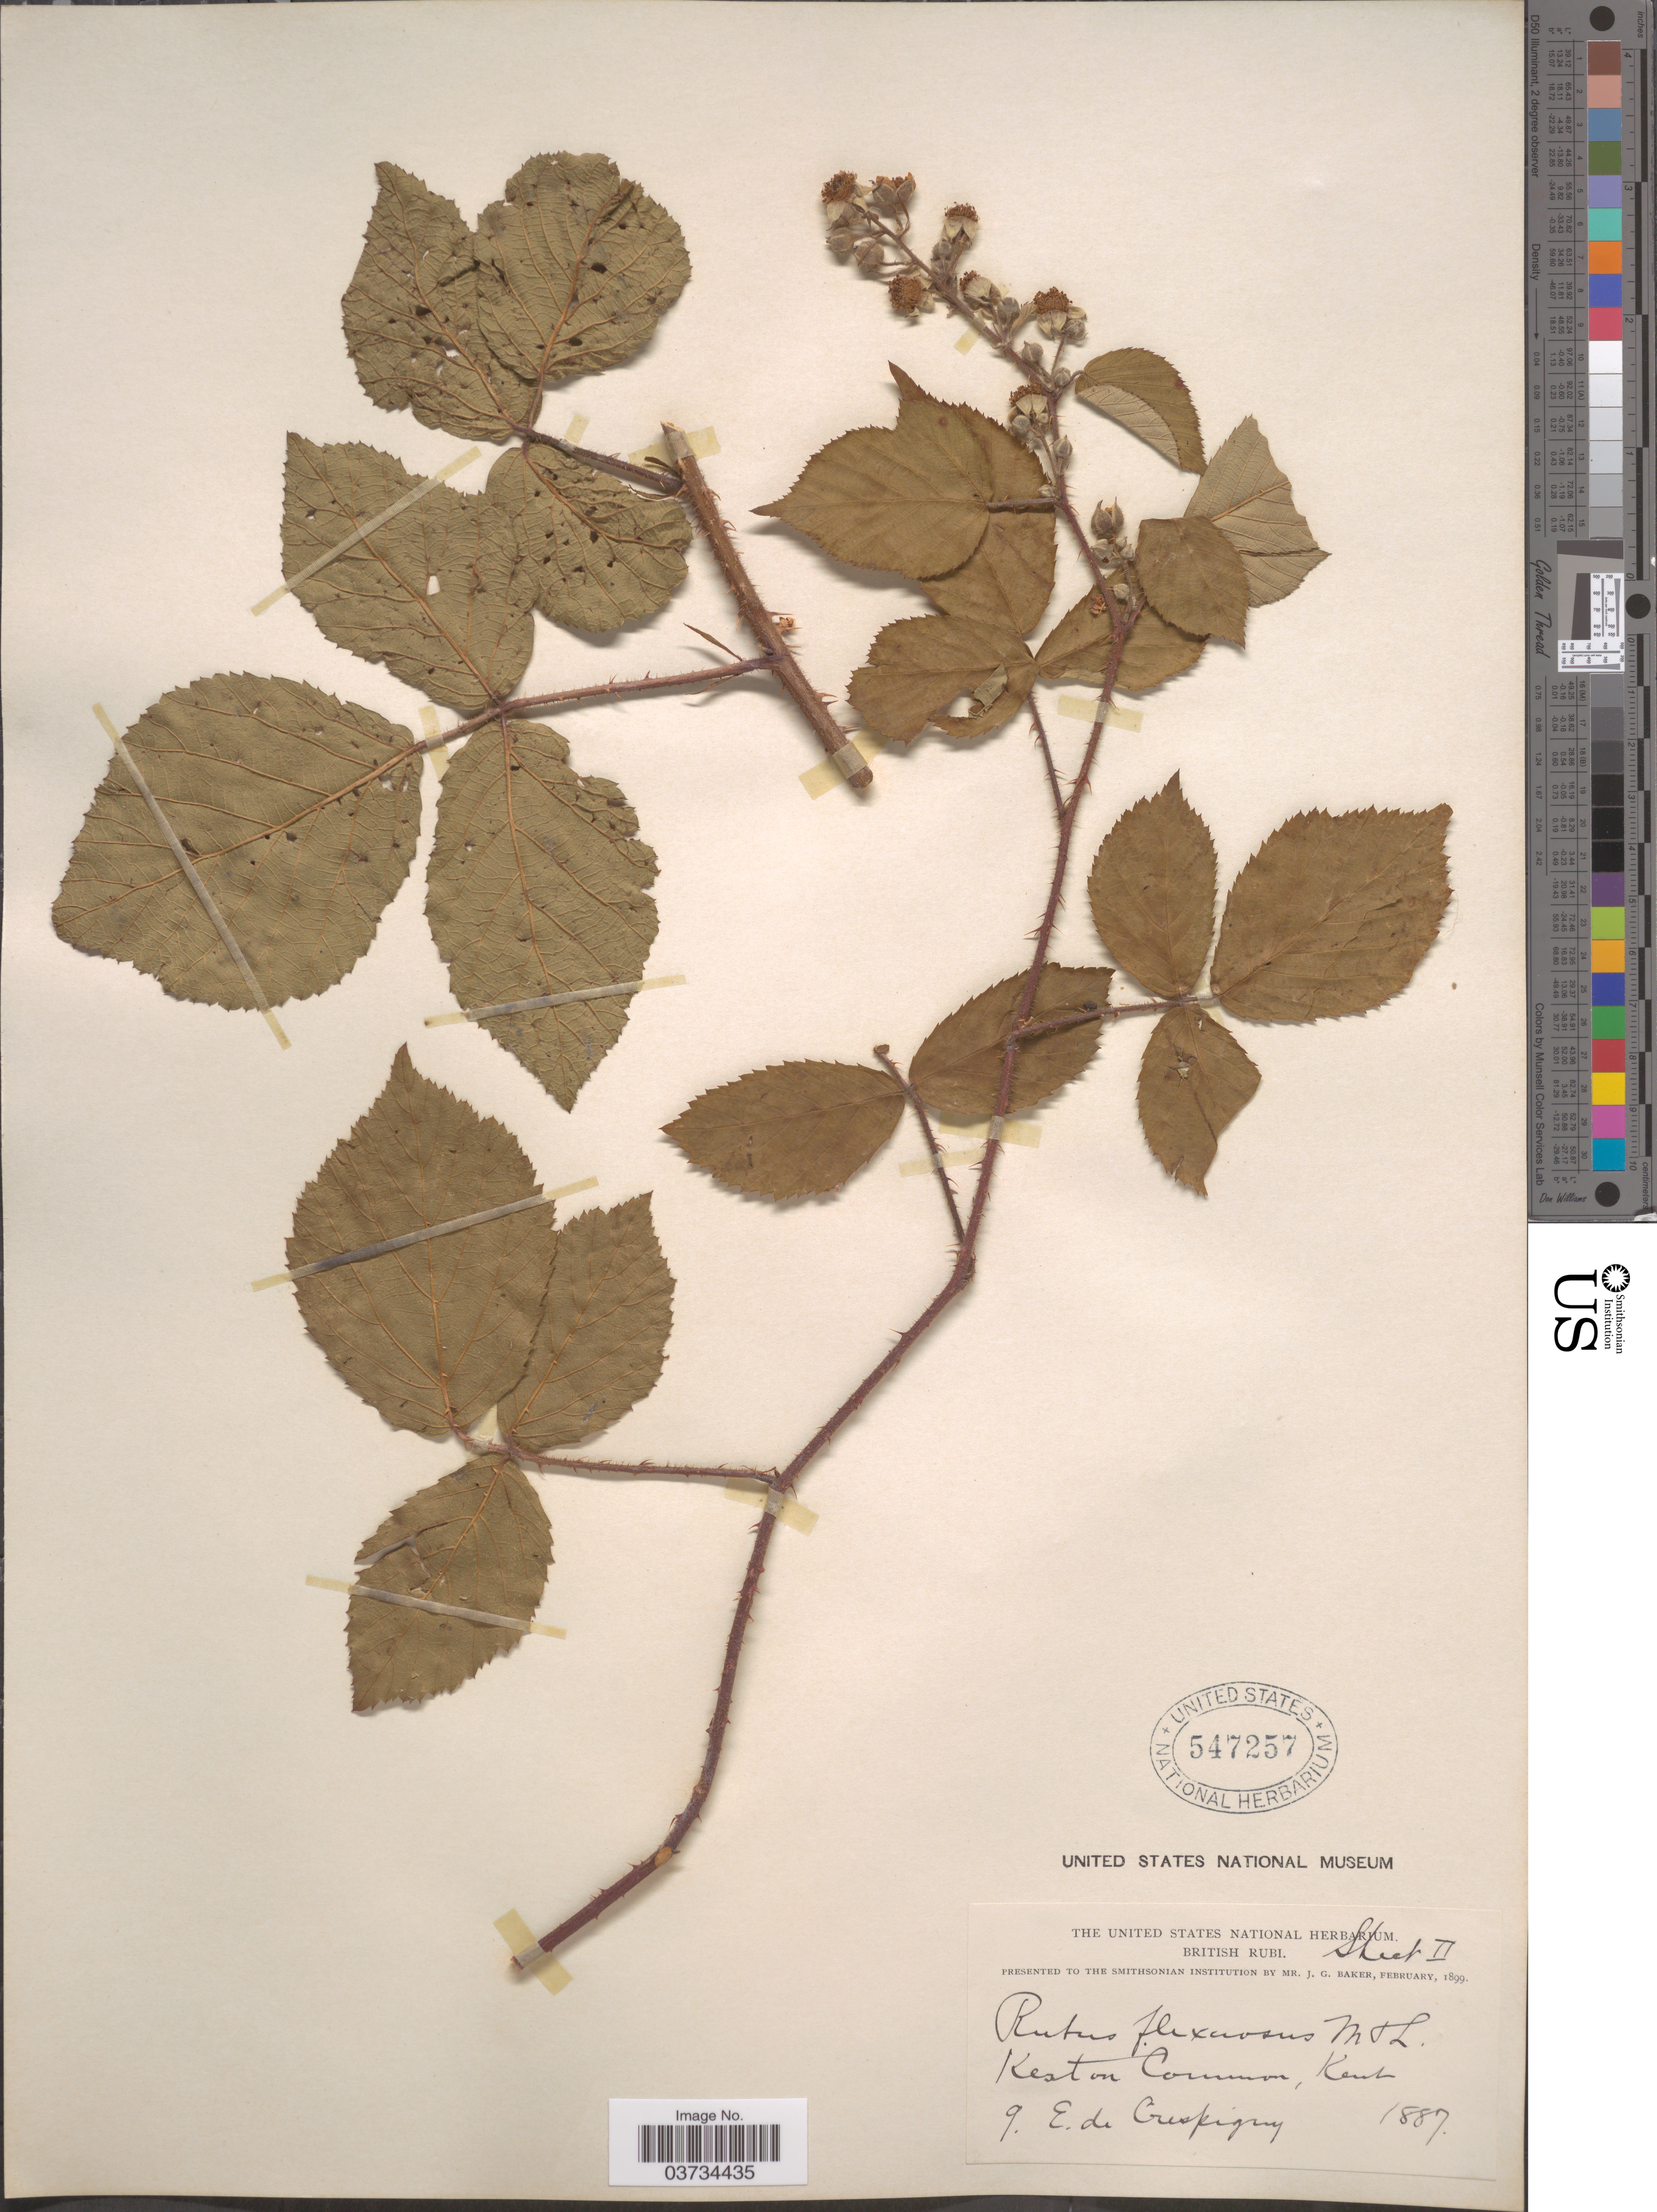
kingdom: Plantae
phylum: Tracheophyta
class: Magnoliopsida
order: Rosales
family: Rosaceae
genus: Rubus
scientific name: Rubus flexuosus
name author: P.J. Müll. & Lefèvre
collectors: E. de Crespigny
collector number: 9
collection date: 1887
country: United Kingdom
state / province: England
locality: Keston. Kent.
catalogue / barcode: US 547257